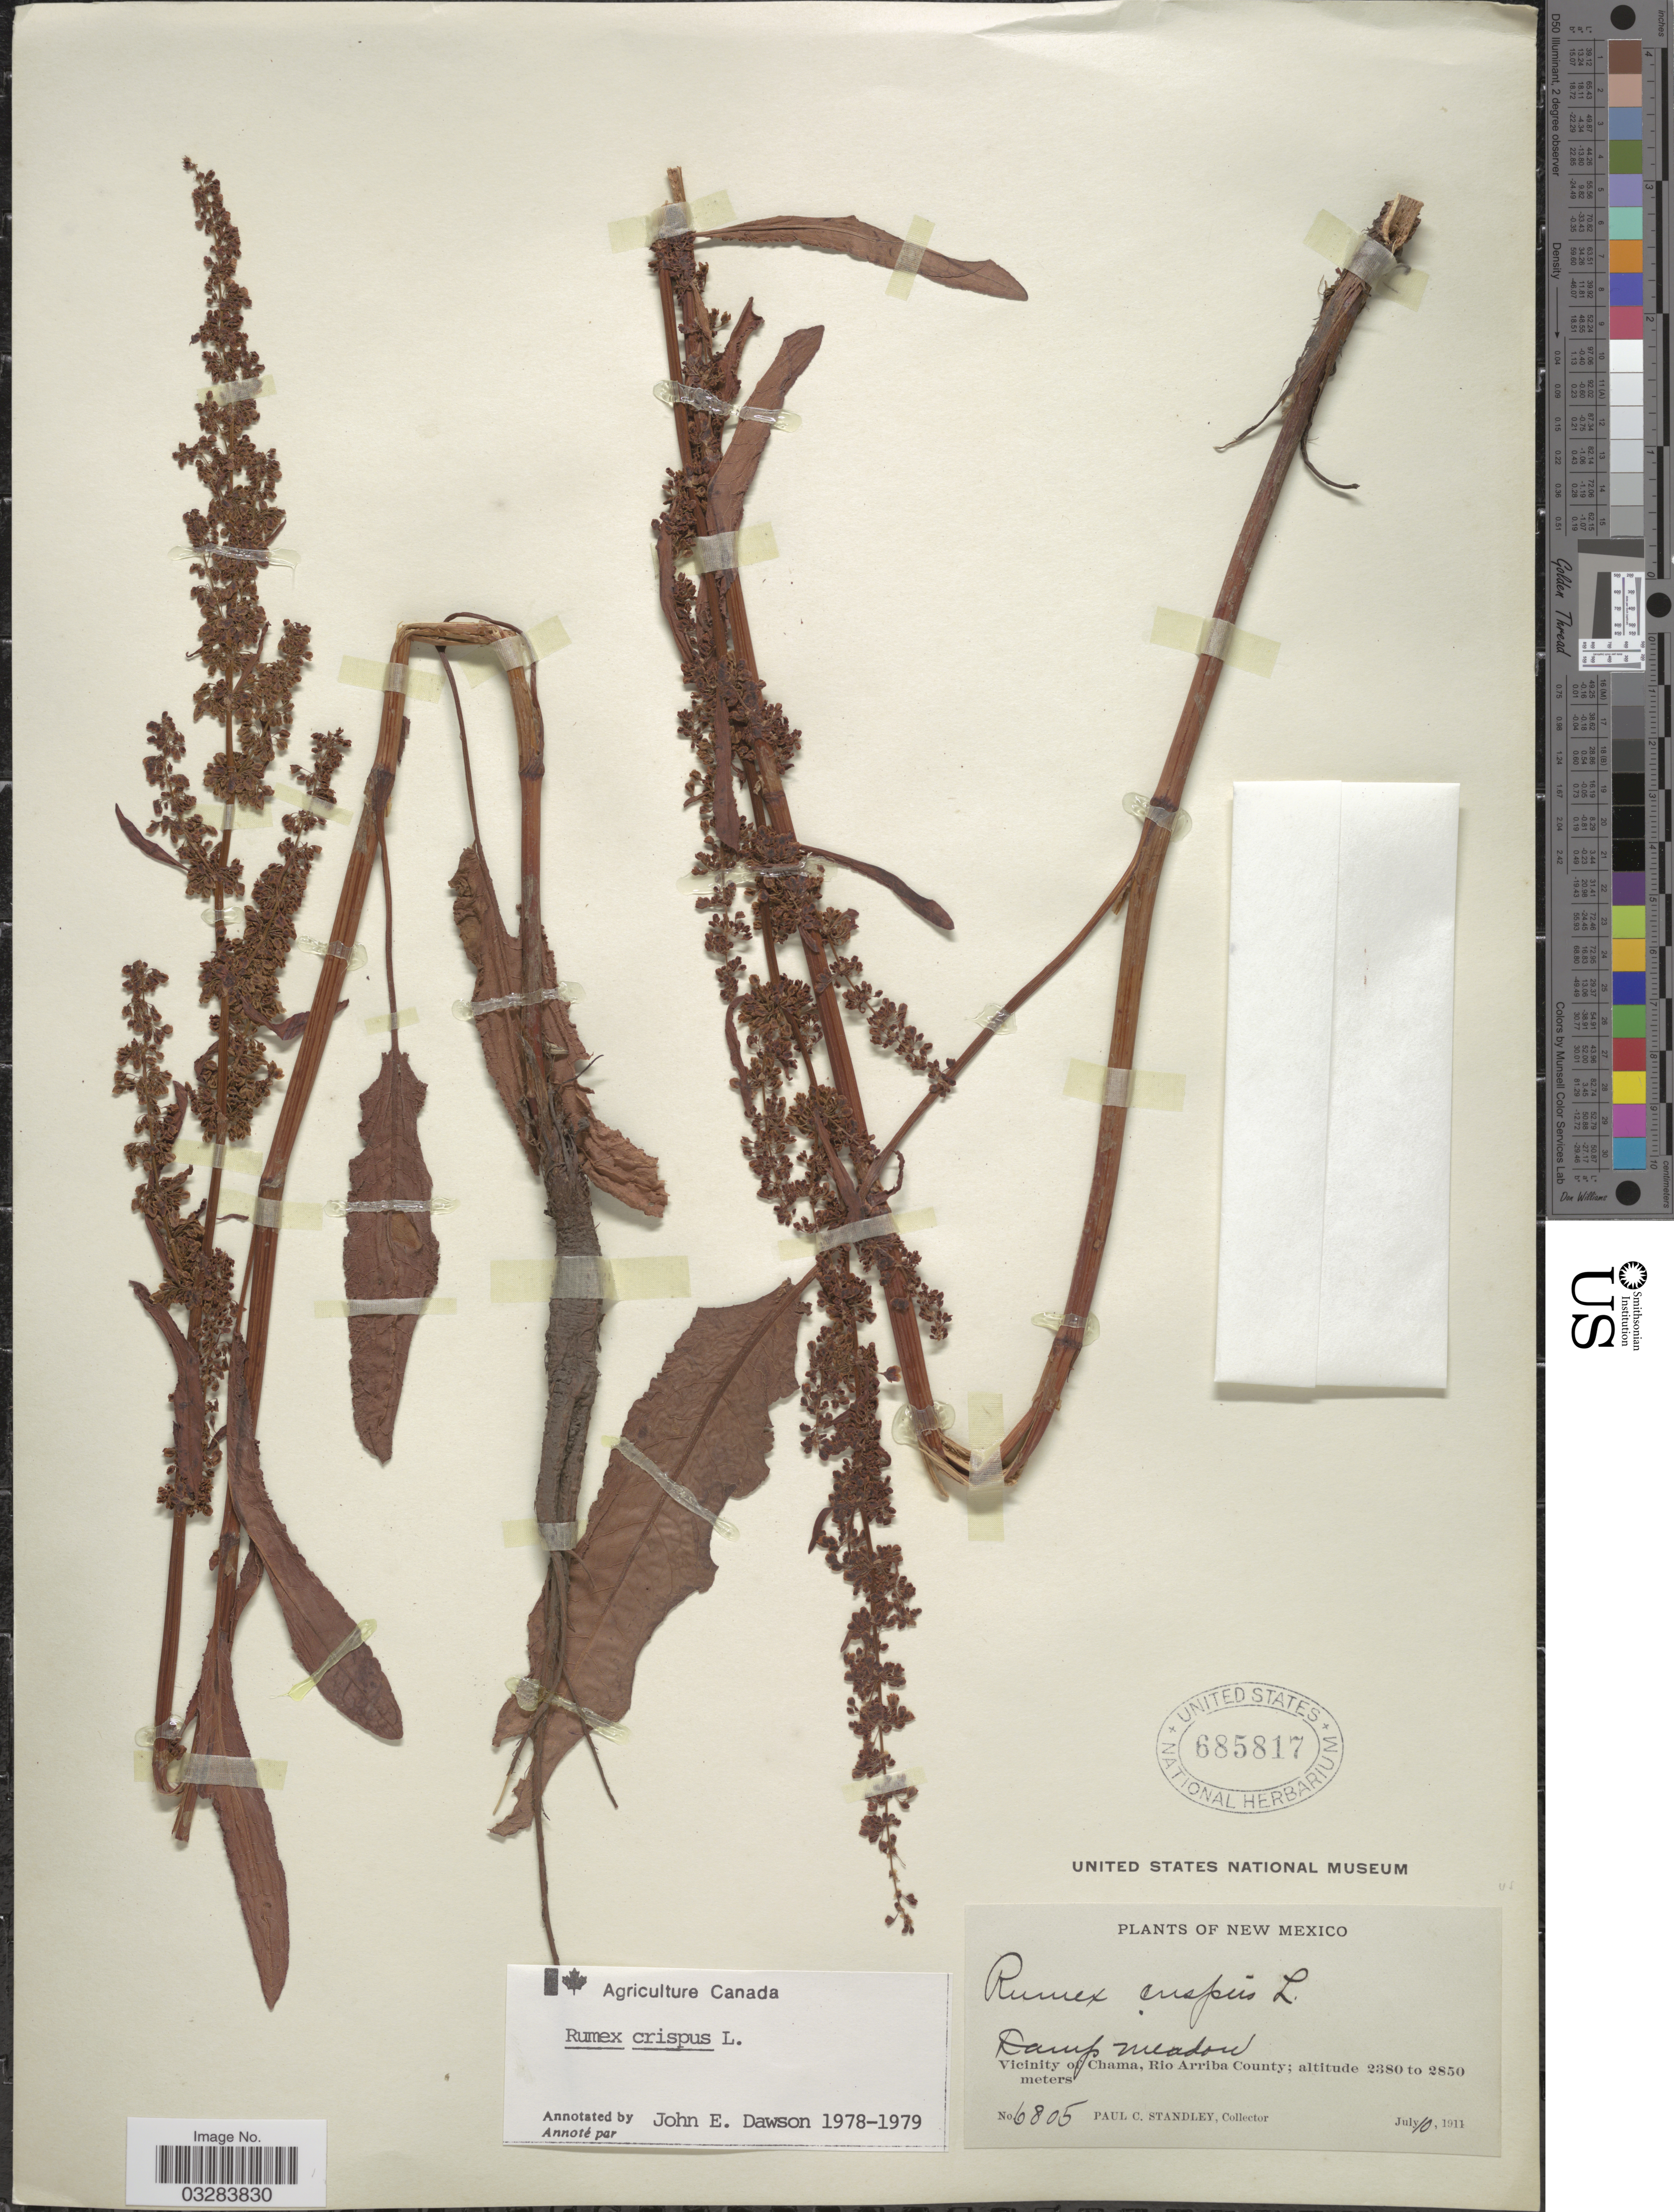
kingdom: Plantae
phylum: Tracheophyta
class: Magnoliopsida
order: Caryophyllales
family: Polygonaceae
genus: Rumex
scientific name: Rumex crispus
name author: L.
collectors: P. C. Standley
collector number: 6805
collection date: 1911-07-10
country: United States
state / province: New Mexico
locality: Vicinity of Chama, Rio Arriba County.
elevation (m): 2380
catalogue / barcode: US 685817